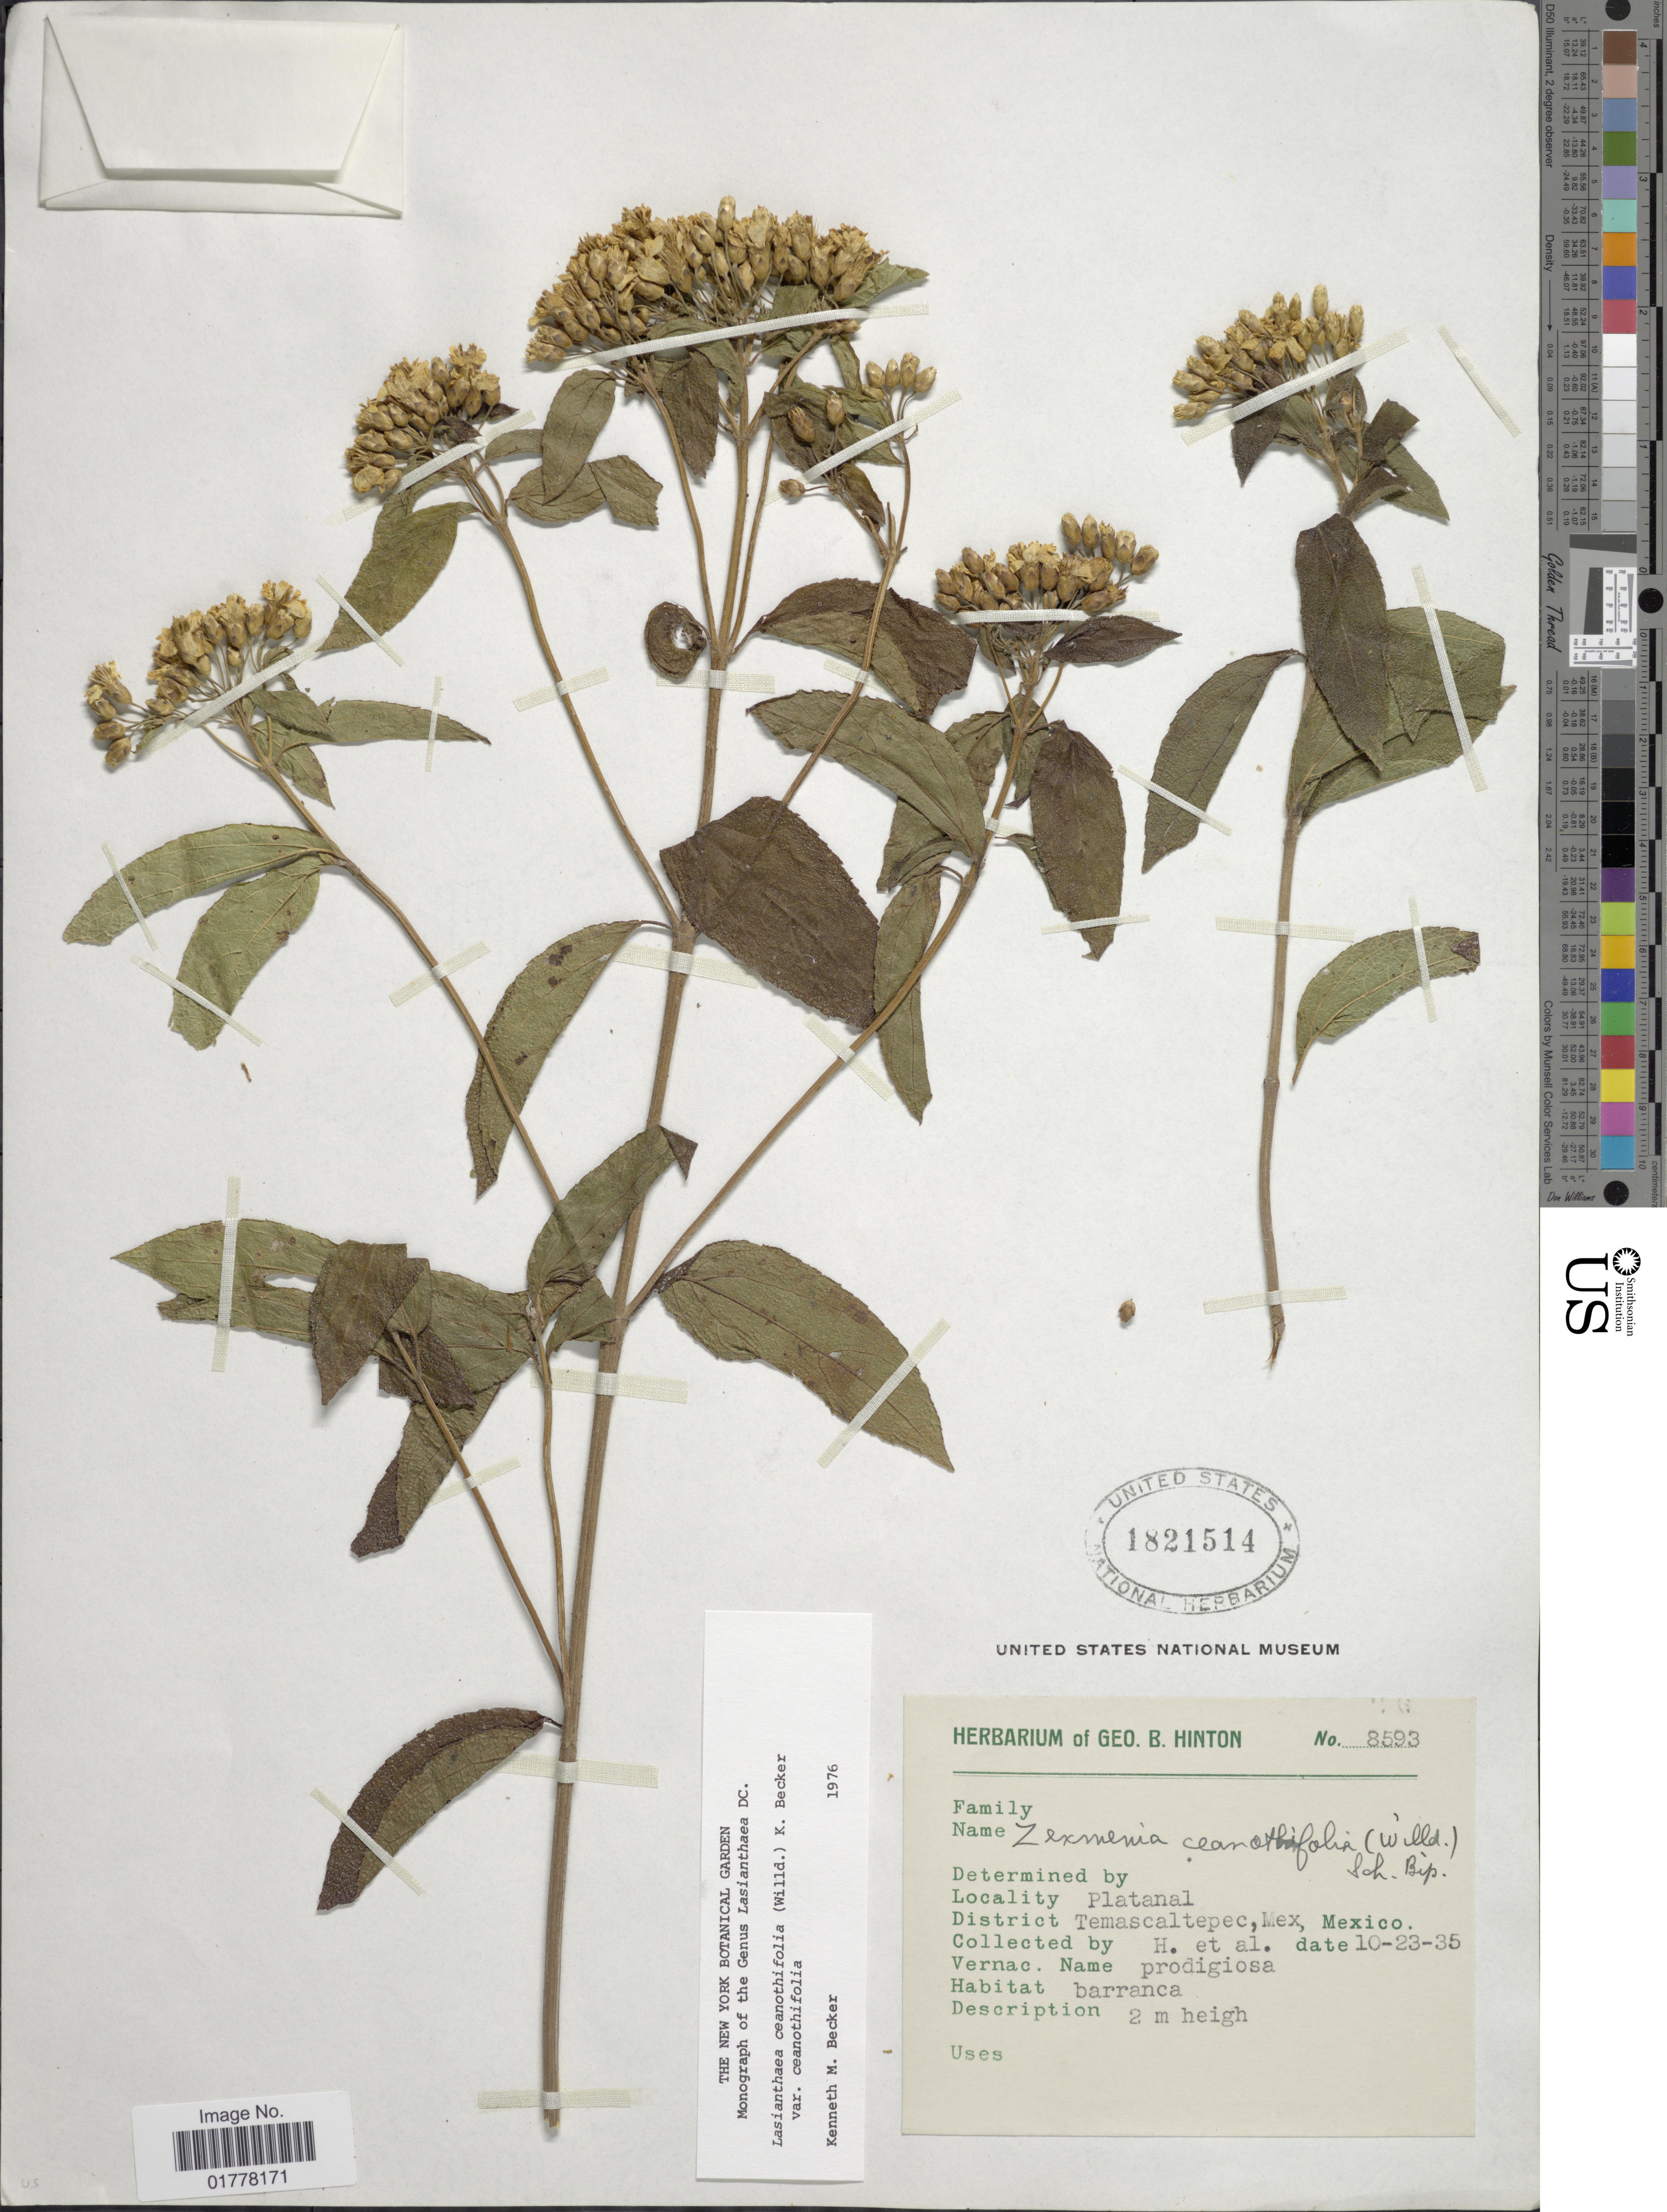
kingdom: Plantae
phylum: Tracheophyta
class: Magnoliopsida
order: Asterales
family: Asteraceae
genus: Lasianthaea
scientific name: Lasianthaea ceanothifolia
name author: (Willd.) K.M. Becker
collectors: G. B. Hinton & et al.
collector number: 8593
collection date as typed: Transcribed d/m/y: 23/10/35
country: Mexico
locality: Platanal. District Temascaltepec, Mex., Mexico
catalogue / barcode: US 1821514